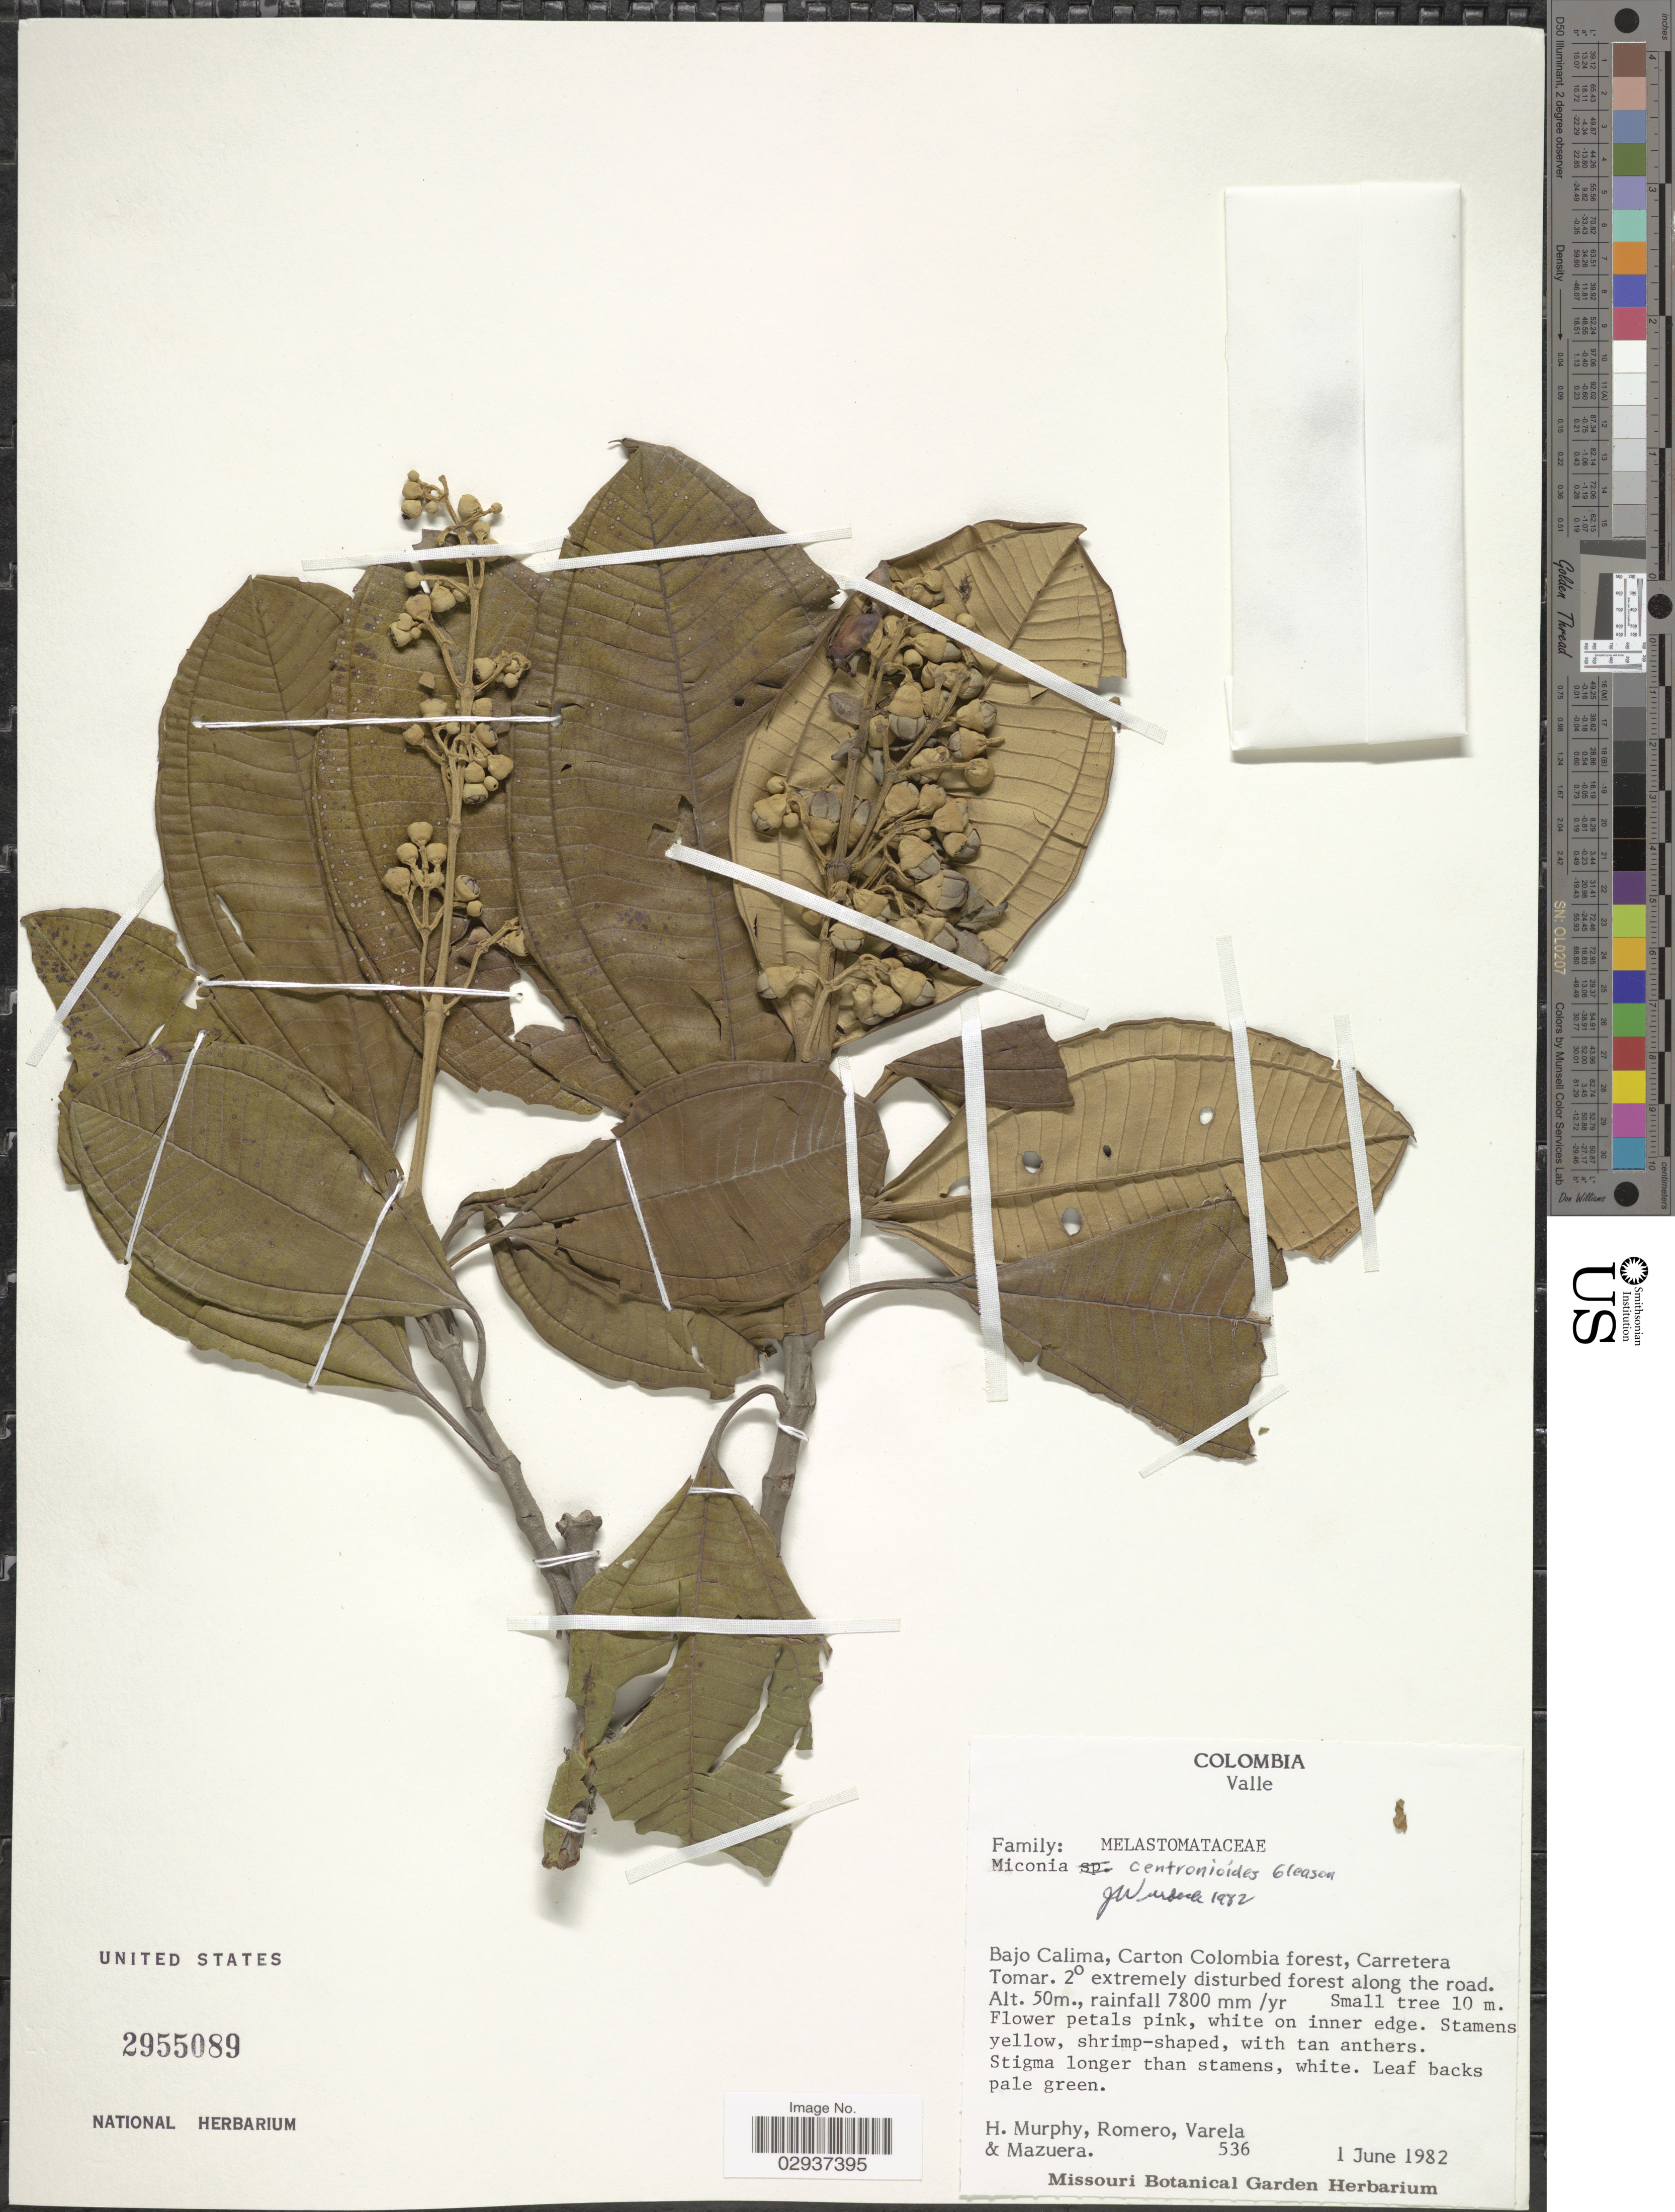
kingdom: Plantae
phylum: Tracheophyta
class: Magnoliopsida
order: Myrtales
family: Melastomataceae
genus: Miconia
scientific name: Miconia centronioides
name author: Gleason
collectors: H. Murphy, -. Romero, -. Varela & -. Mazuera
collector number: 536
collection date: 1982-06-01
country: Colombia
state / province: Valle del Cauca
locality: Valle. Bajo Calima, Carton Colombia forest, Carretera Tomar.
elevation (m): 50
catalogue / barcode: US 2955089